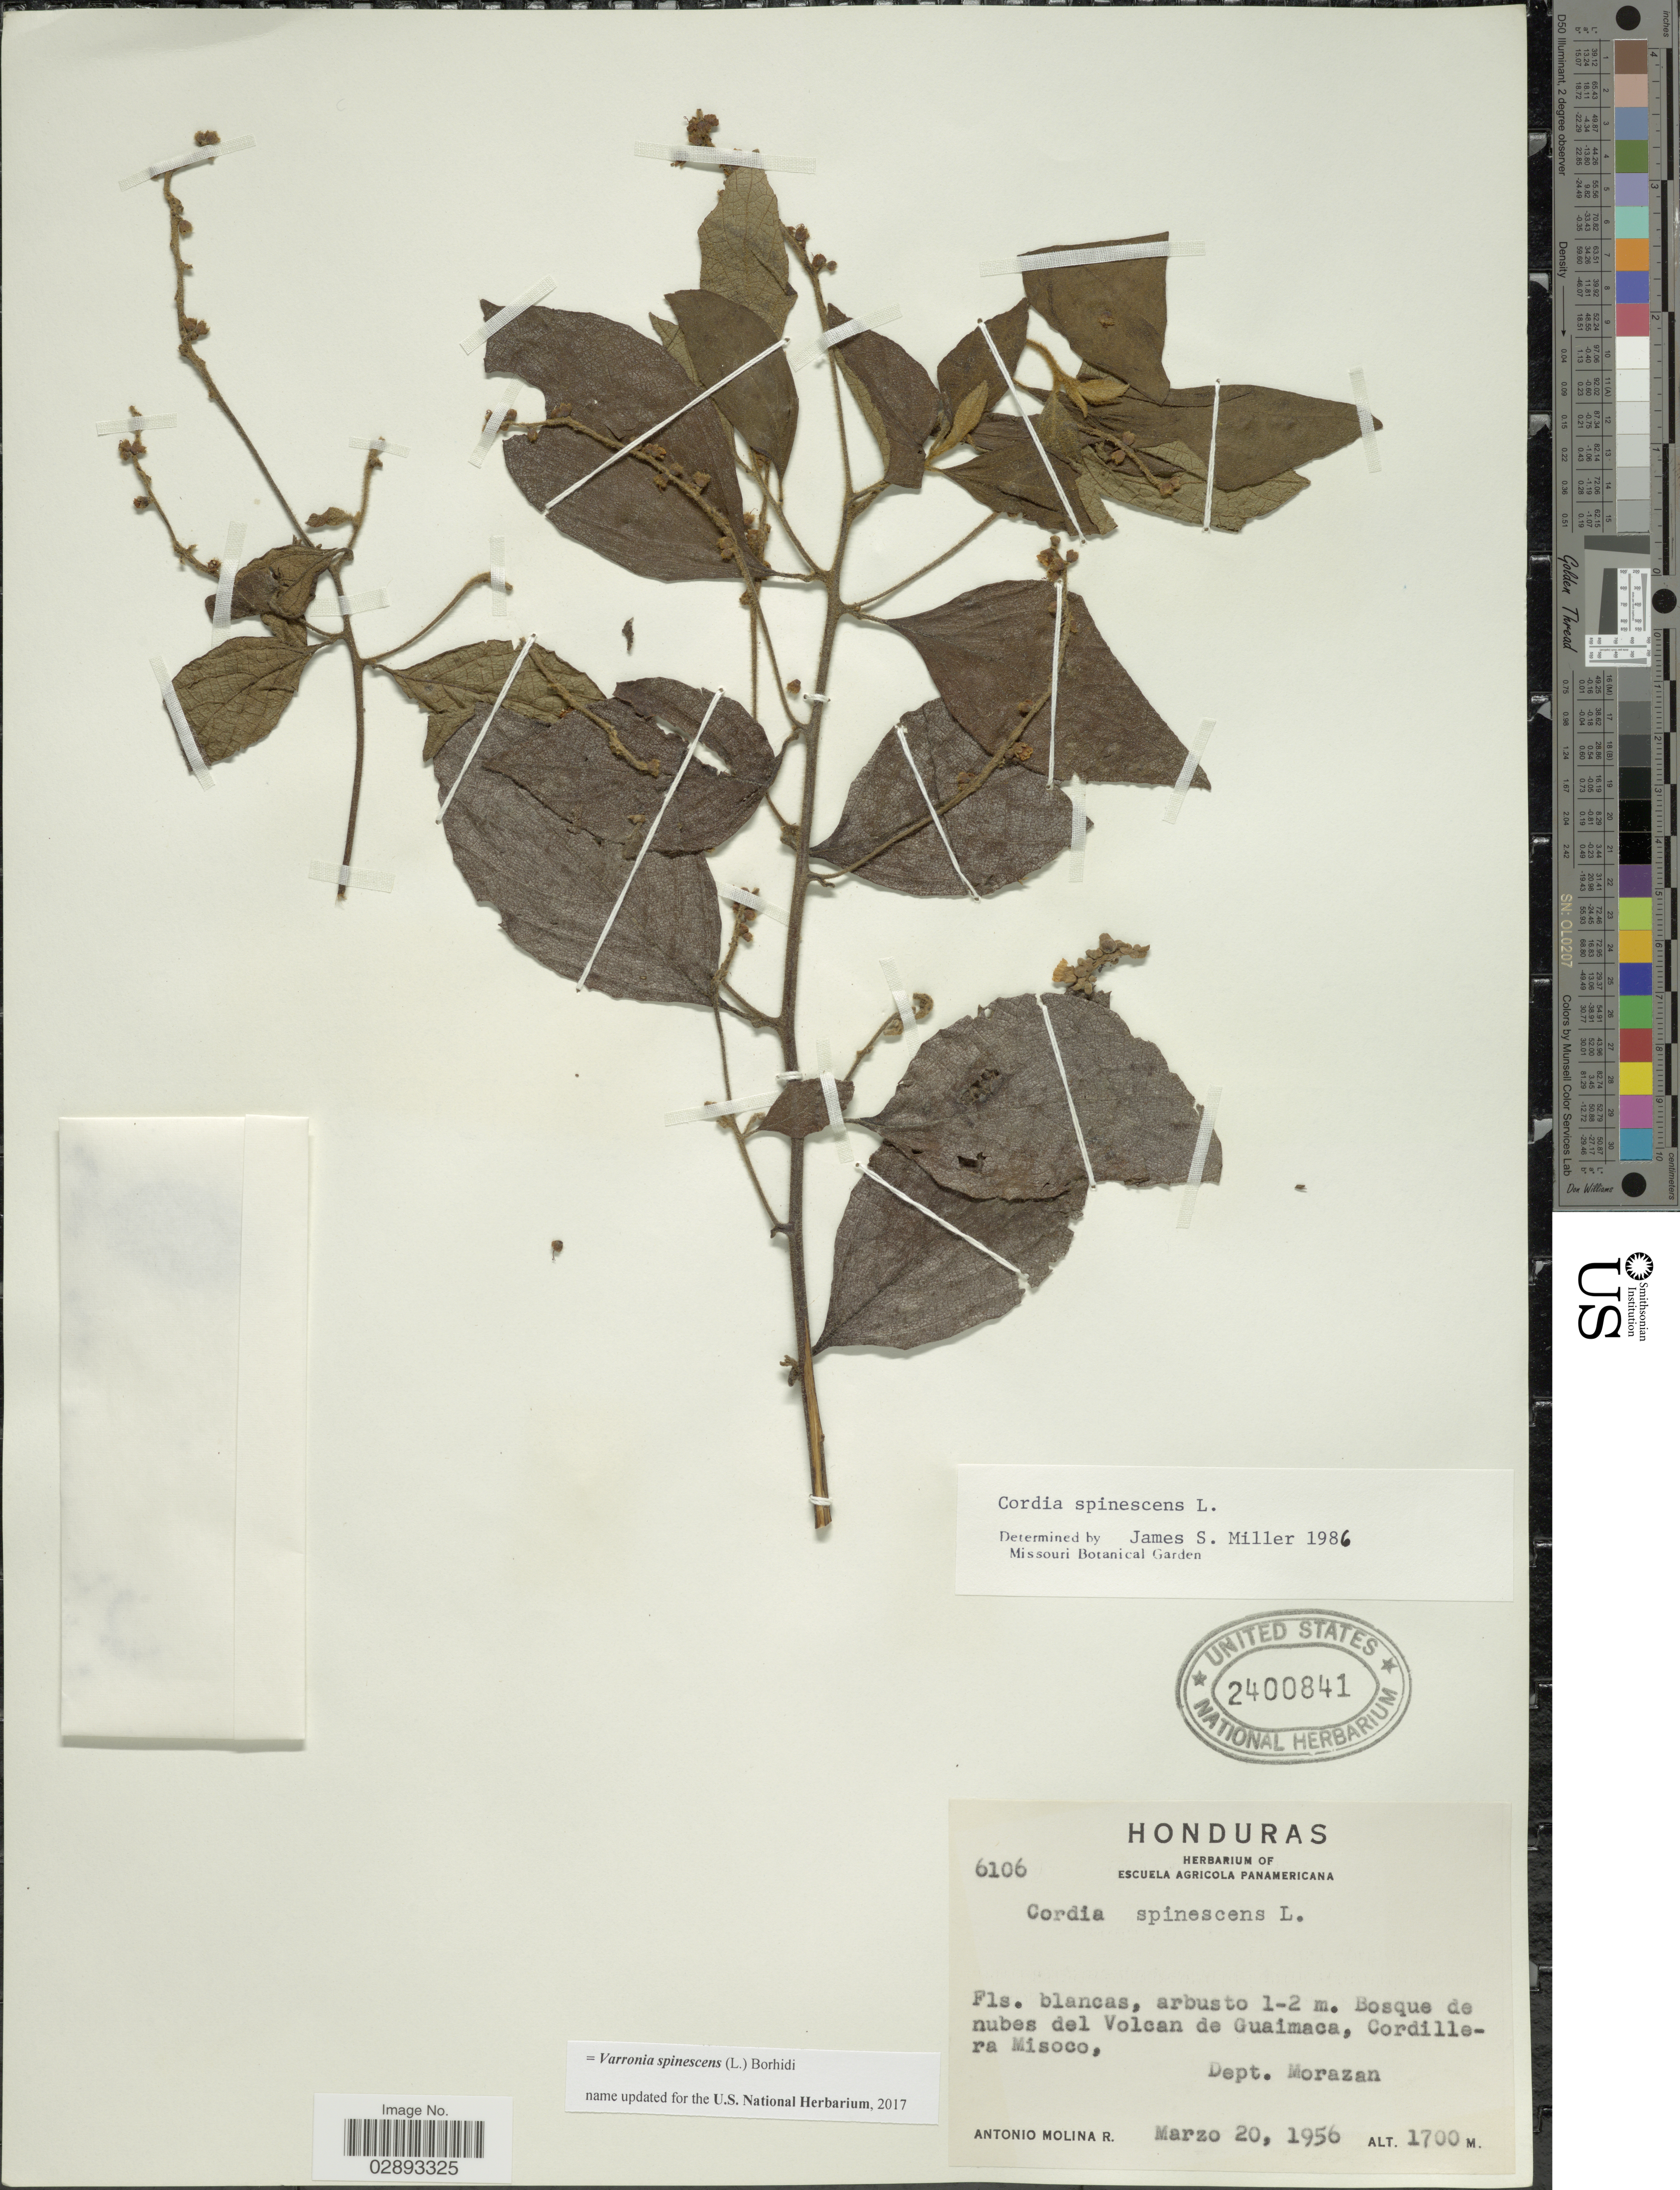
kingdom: Plantae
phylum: Tracheophyta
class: Magnoliopsida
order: Boraginales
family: Cordiaceae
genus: Varronia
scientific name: Varronia spinescens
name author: (L.) Borhidi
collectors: A. Molina R.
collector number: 6106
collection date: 1956-03-20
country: Honduras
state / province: Fco. Morazán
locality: Bosque de nubes del Volcan de Guaimaca, Cordillera Misoco, Dept. Morazan.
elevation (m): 1700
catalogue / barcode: US 2400841